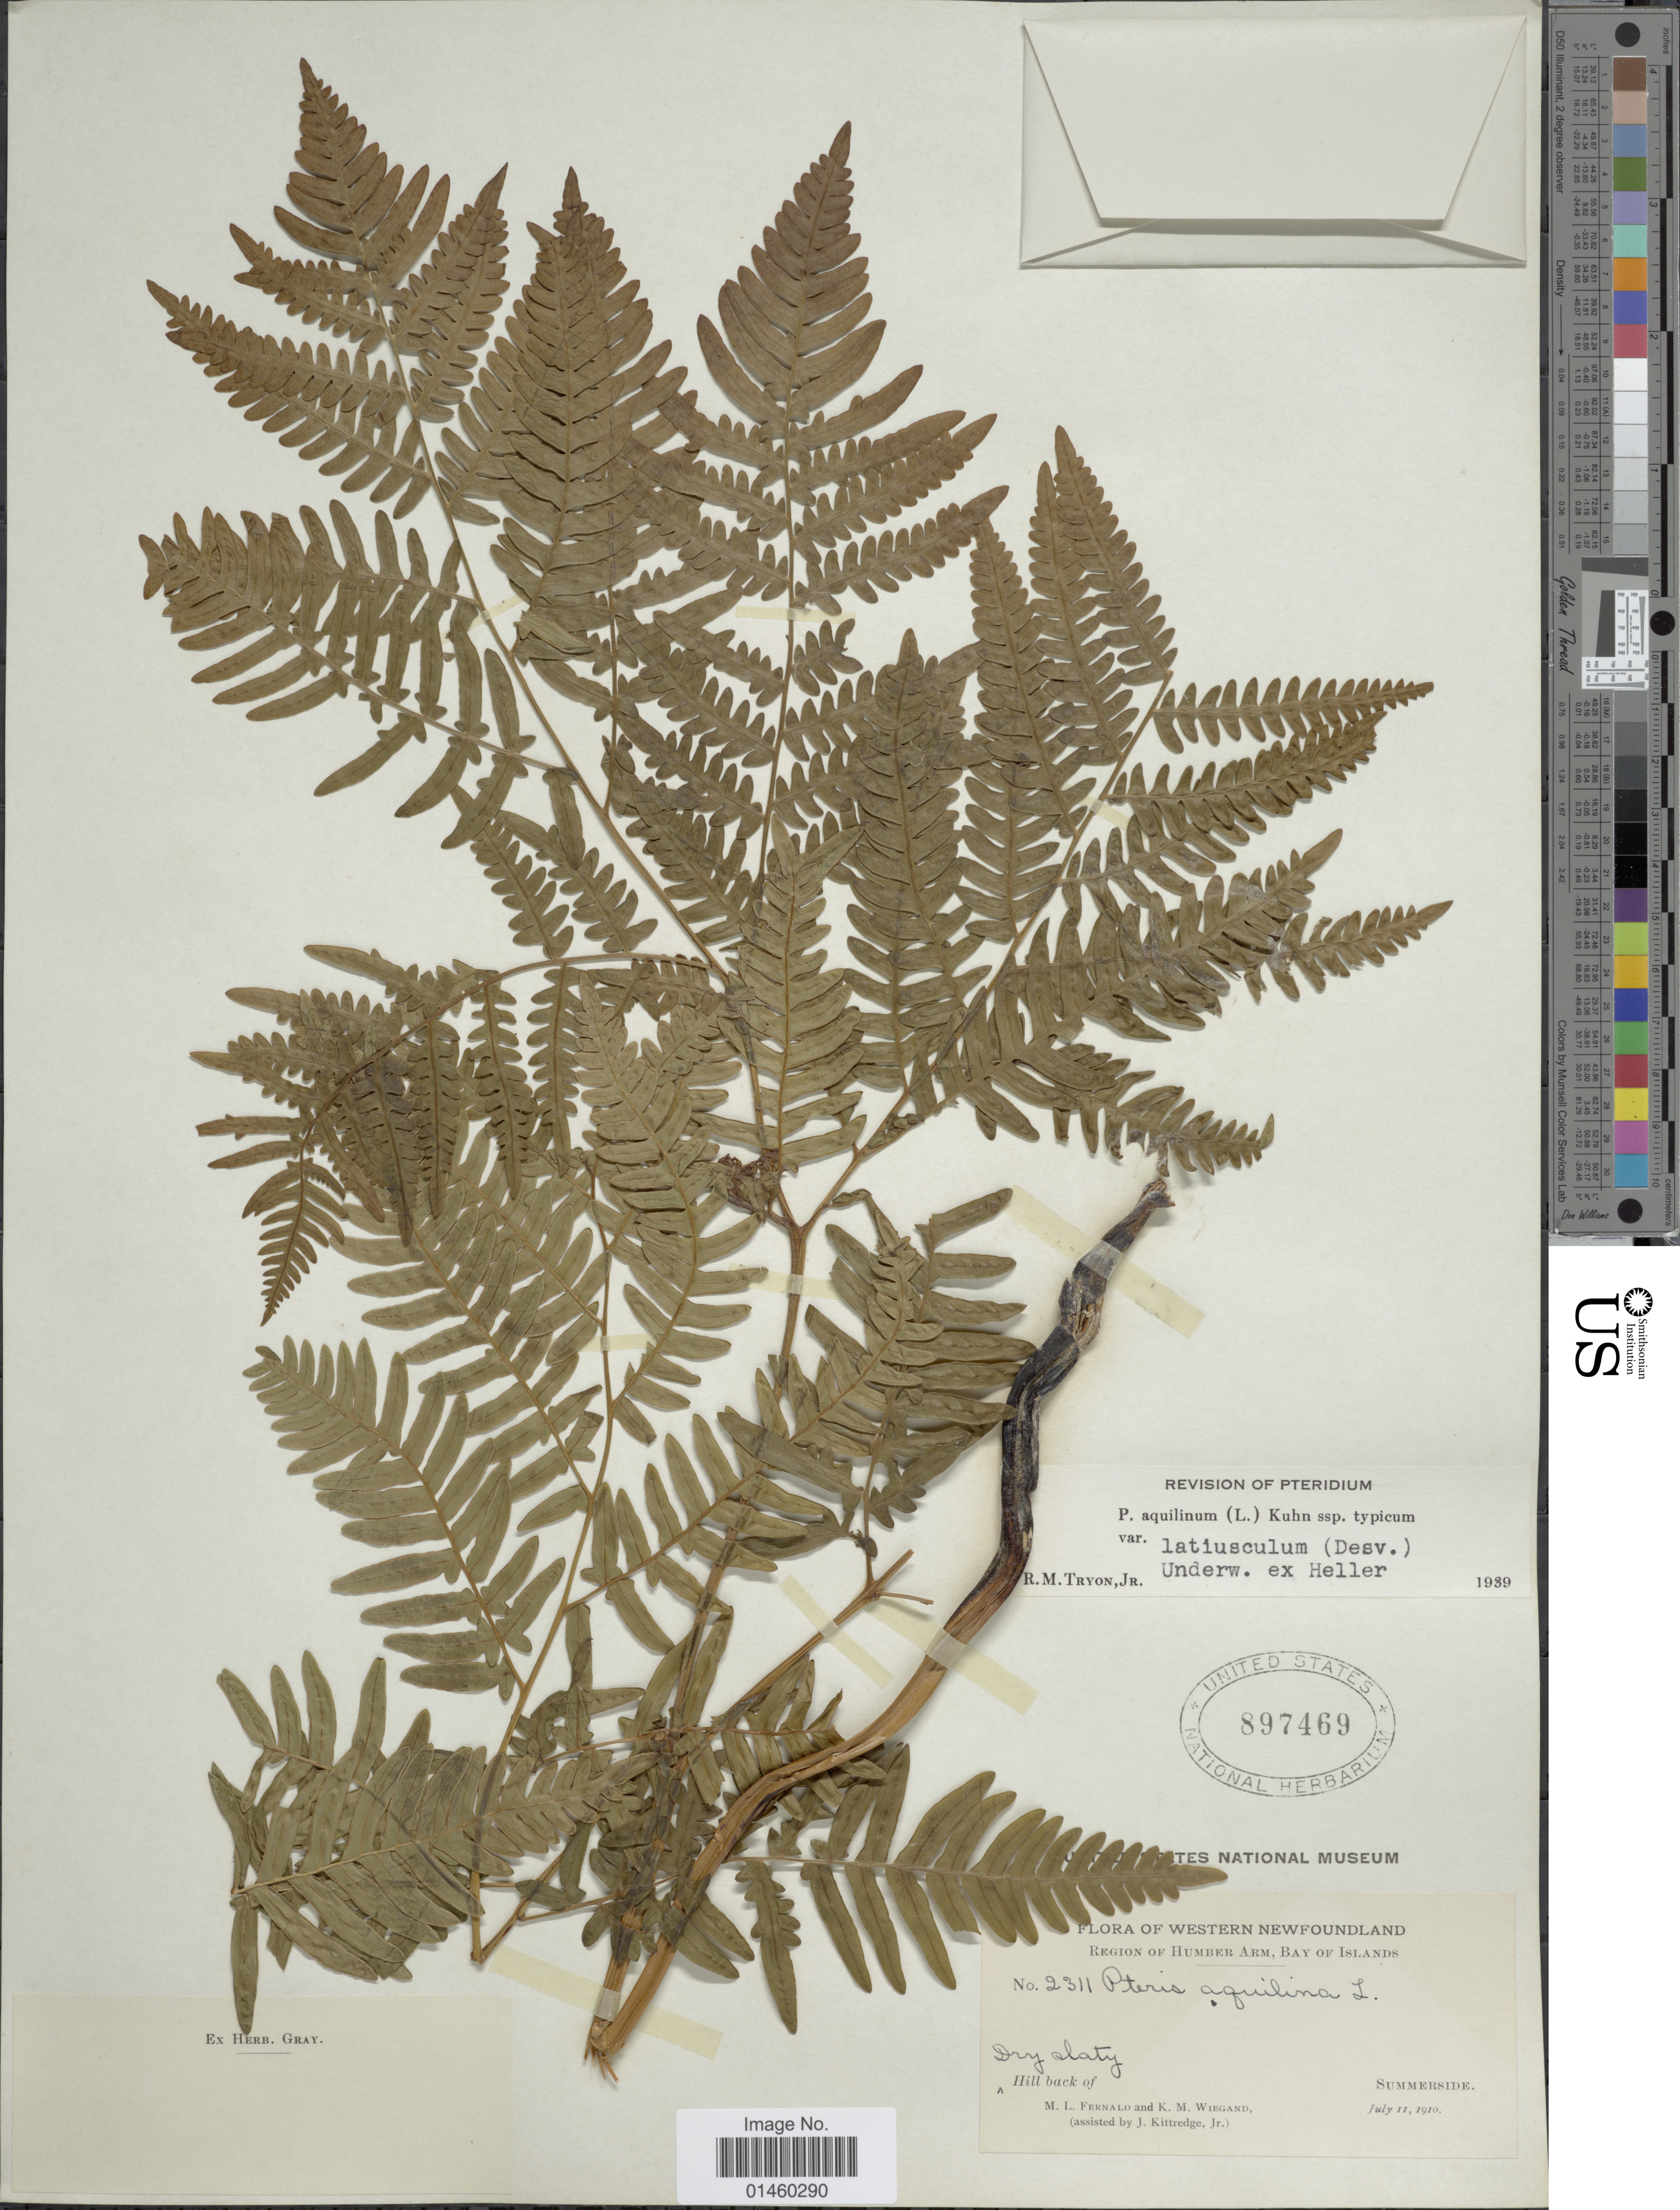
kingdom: Plantae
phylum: Tracheophyta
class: Polypodiopsida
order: Polypodiales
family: Dennstaedtiaceae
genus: Pteridium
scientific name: Pteridium aquilinum var. latiusculum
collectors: M. L. Fernald, K. M. Wiegand & J. Kittredge Jr.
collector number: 2311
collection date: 1910-07-11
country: Canada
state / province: Newfoundland and Labrador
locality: Western Newfoundland. Hill back of Summerside.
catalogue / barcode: US 897469